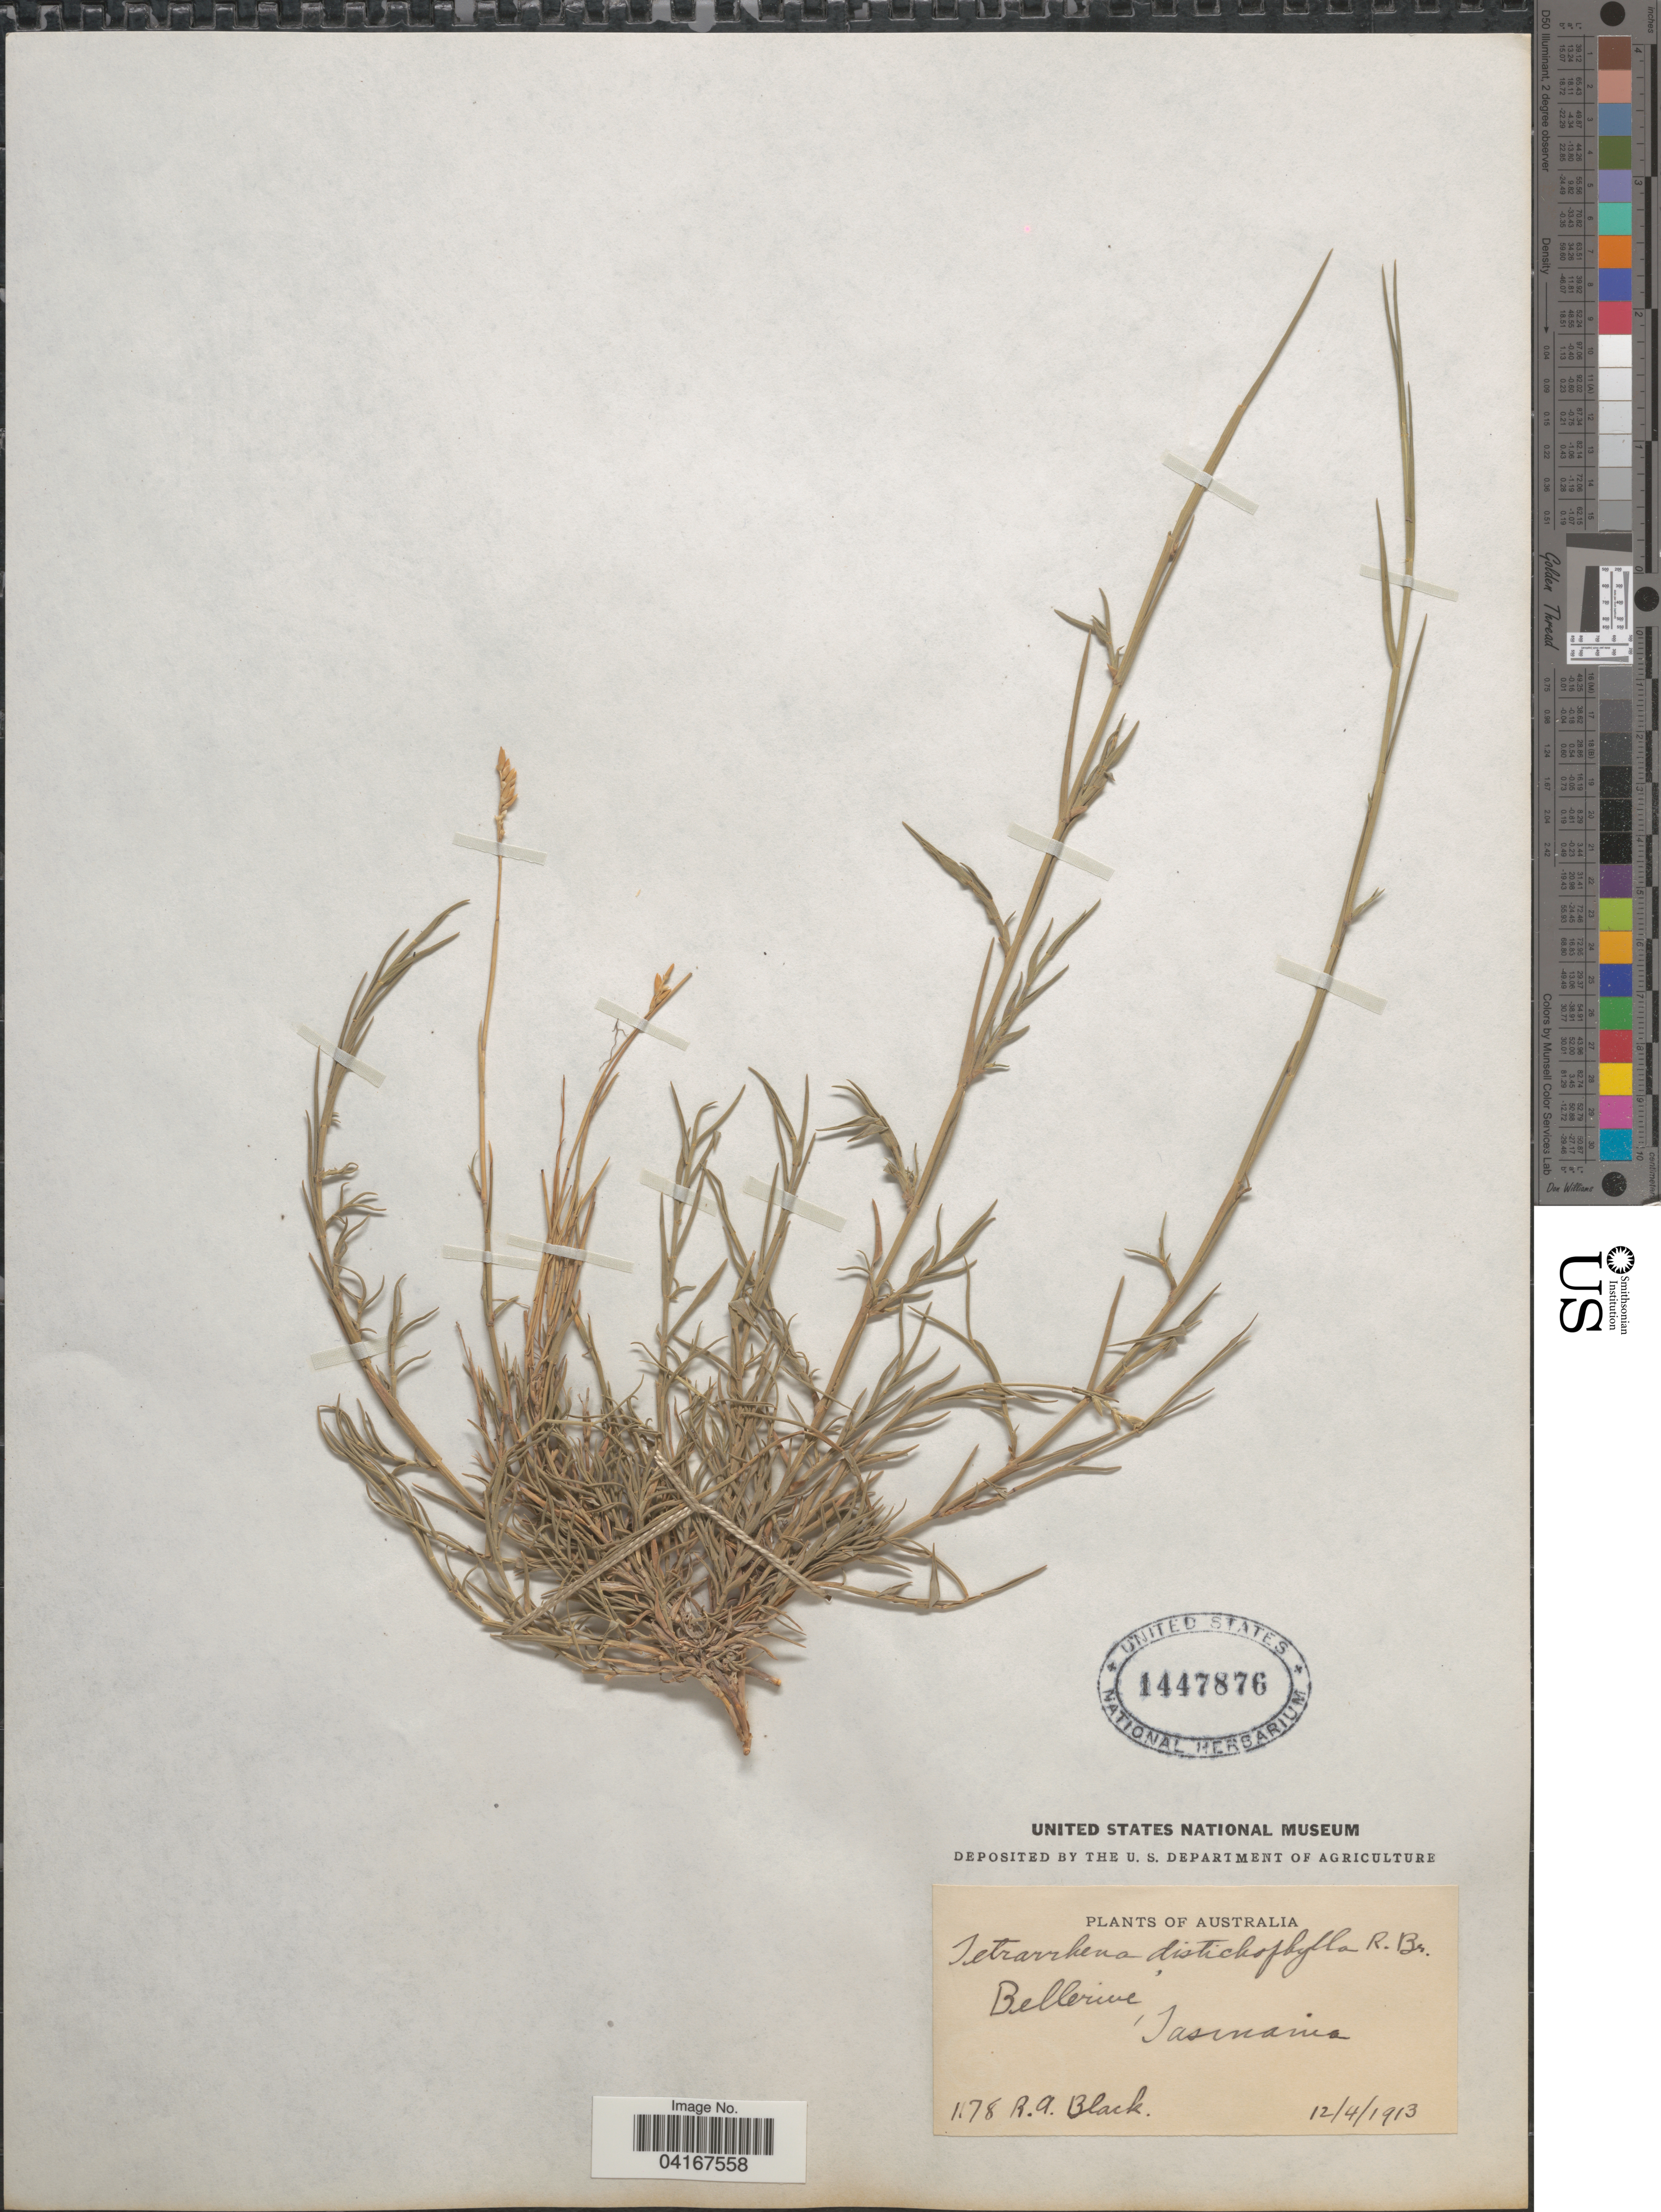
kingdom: Plantae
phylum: Tracheophyta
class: Liliopsida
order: Poales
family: Poaceae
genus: Tetrarrhena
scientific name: Tetrarrhena distichophylla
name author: (Labill.) R. Br.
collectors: R. A. Black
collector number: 1178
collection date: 1913-04-12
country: Australia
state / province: Tasmania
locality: Bellerive.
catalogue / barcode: US 1447876